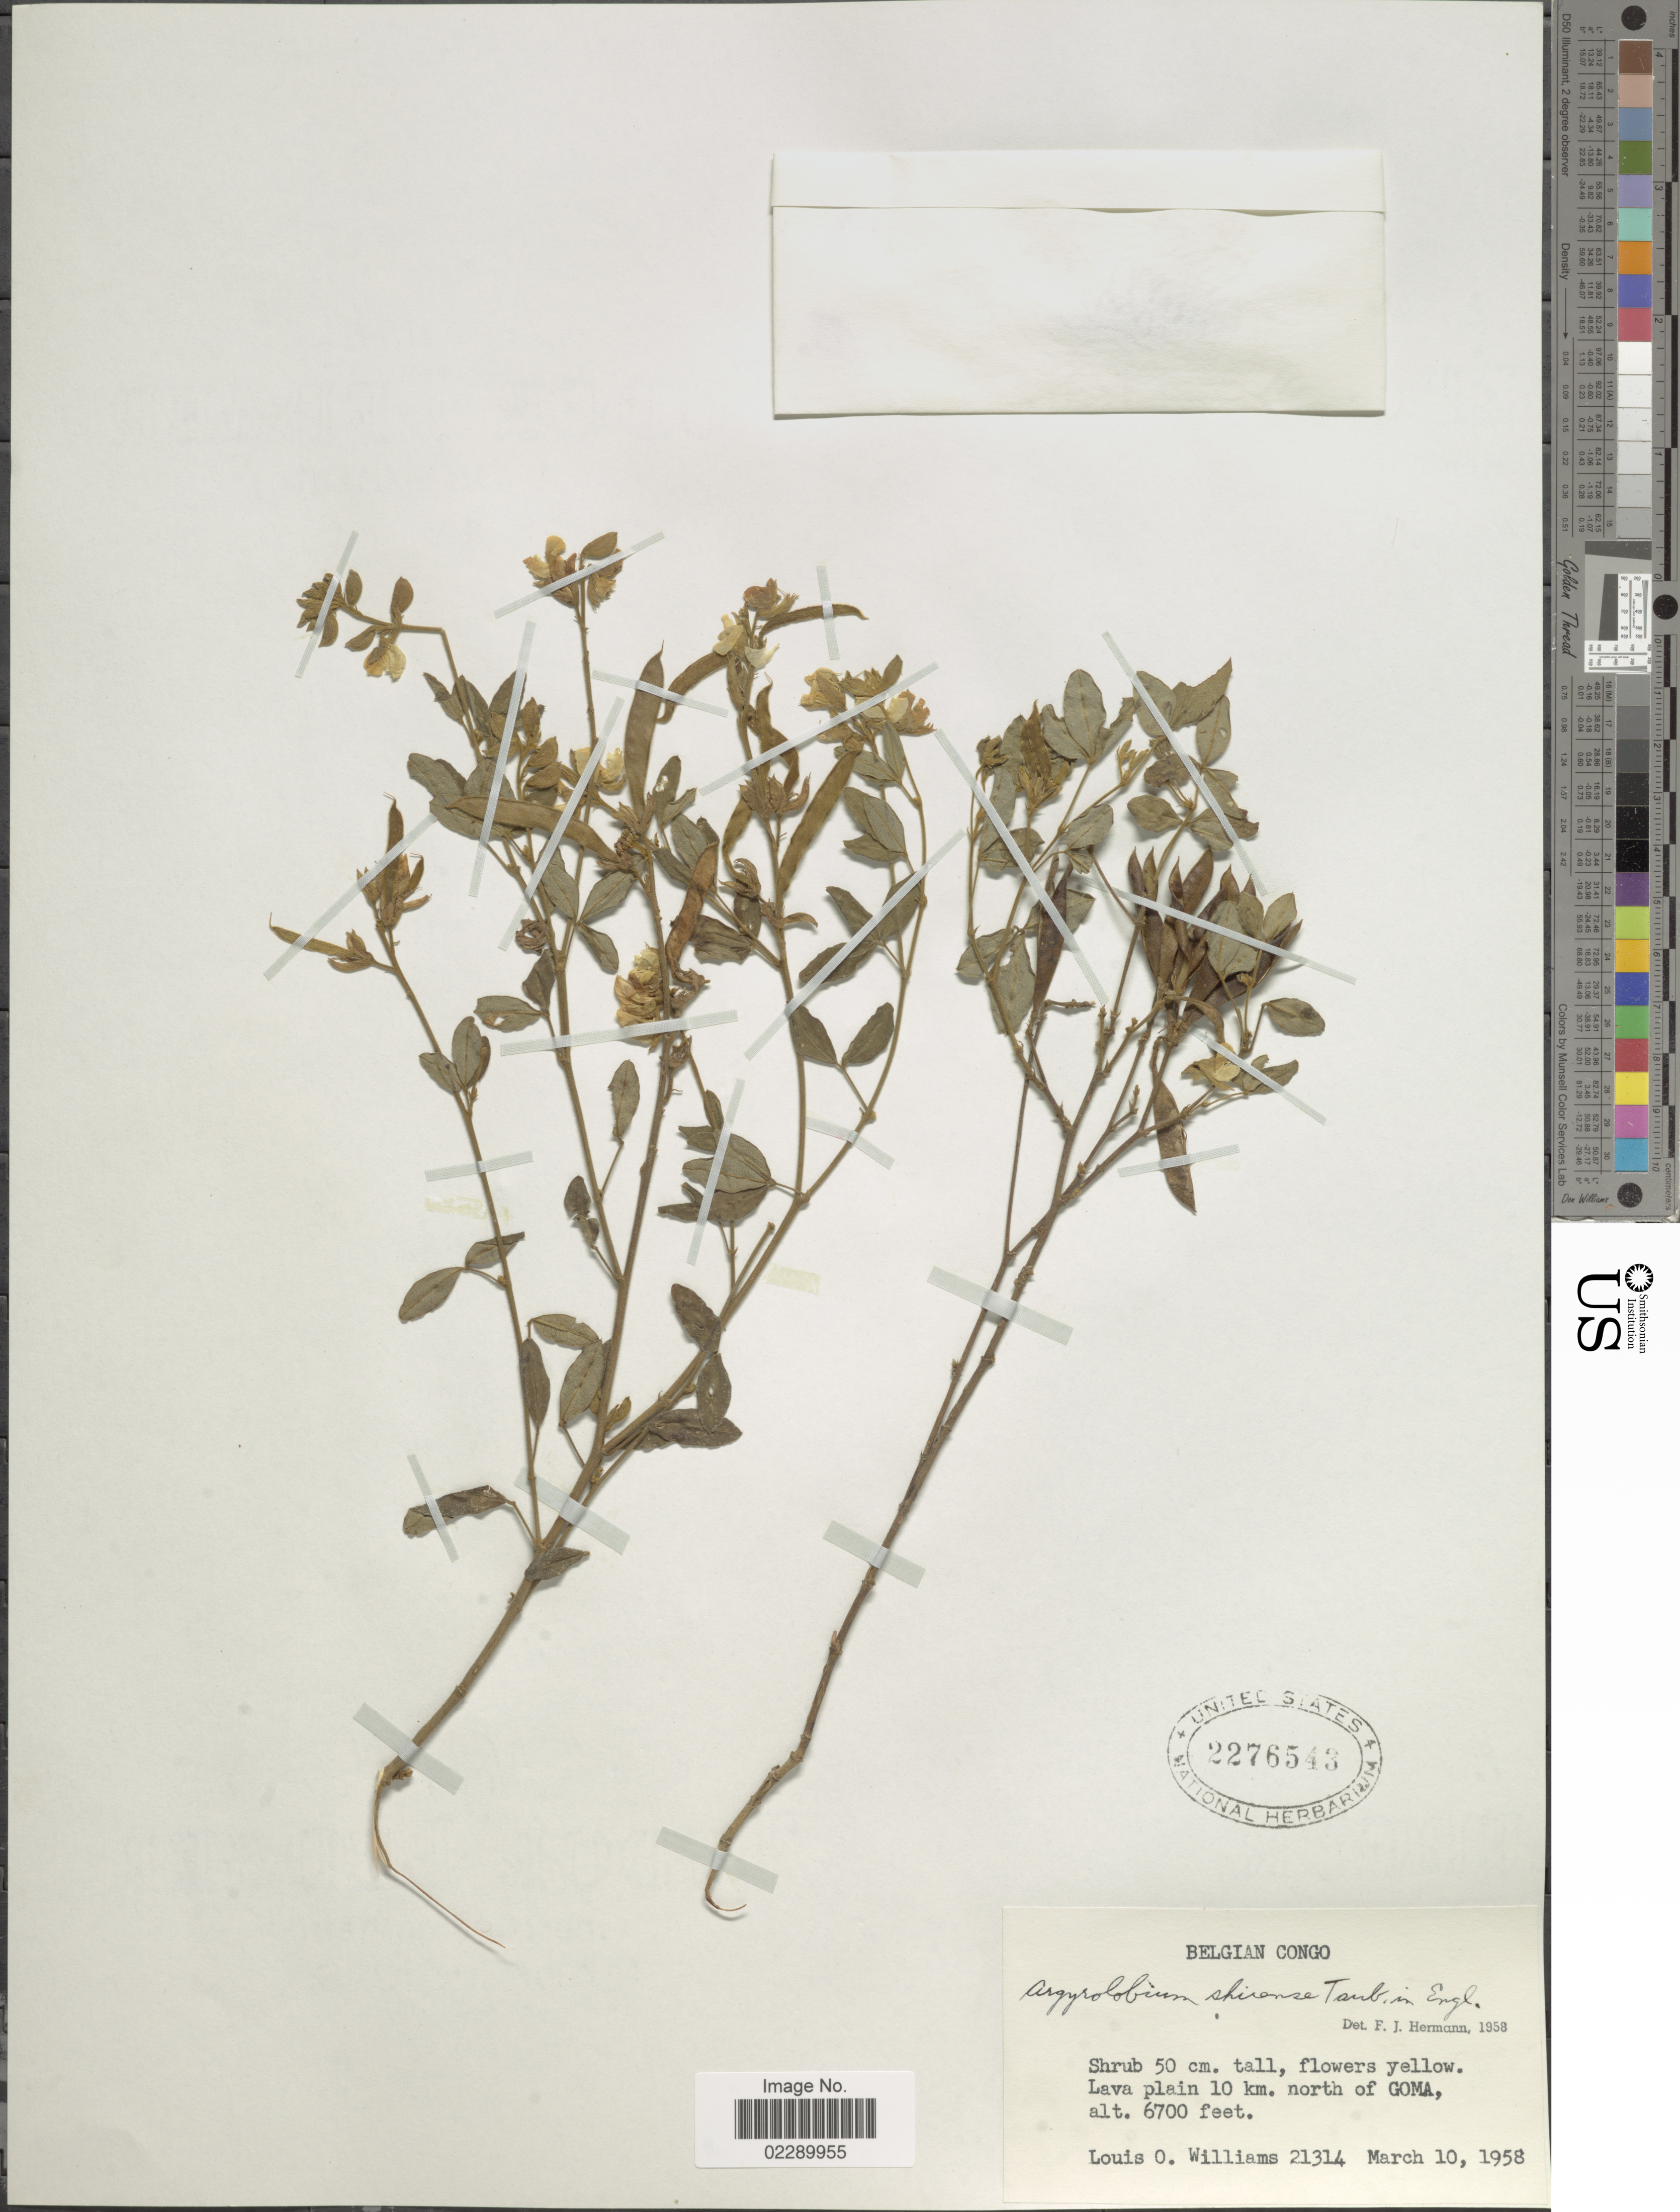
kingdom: Plantae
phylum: Tracheophyta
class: Magnoliopsida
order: Fabales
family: Fabaceae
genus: Argyrolobium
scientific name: Argyrolobium tomentosum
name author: (Andrews) Druce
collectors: L. O. Williams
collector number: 21314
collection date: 1958-03-10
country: Congo, Democratic Republic of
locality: Belgian Congo. Lava plain 10 km. north of Goma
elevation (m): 2042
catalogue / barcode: US 2276543